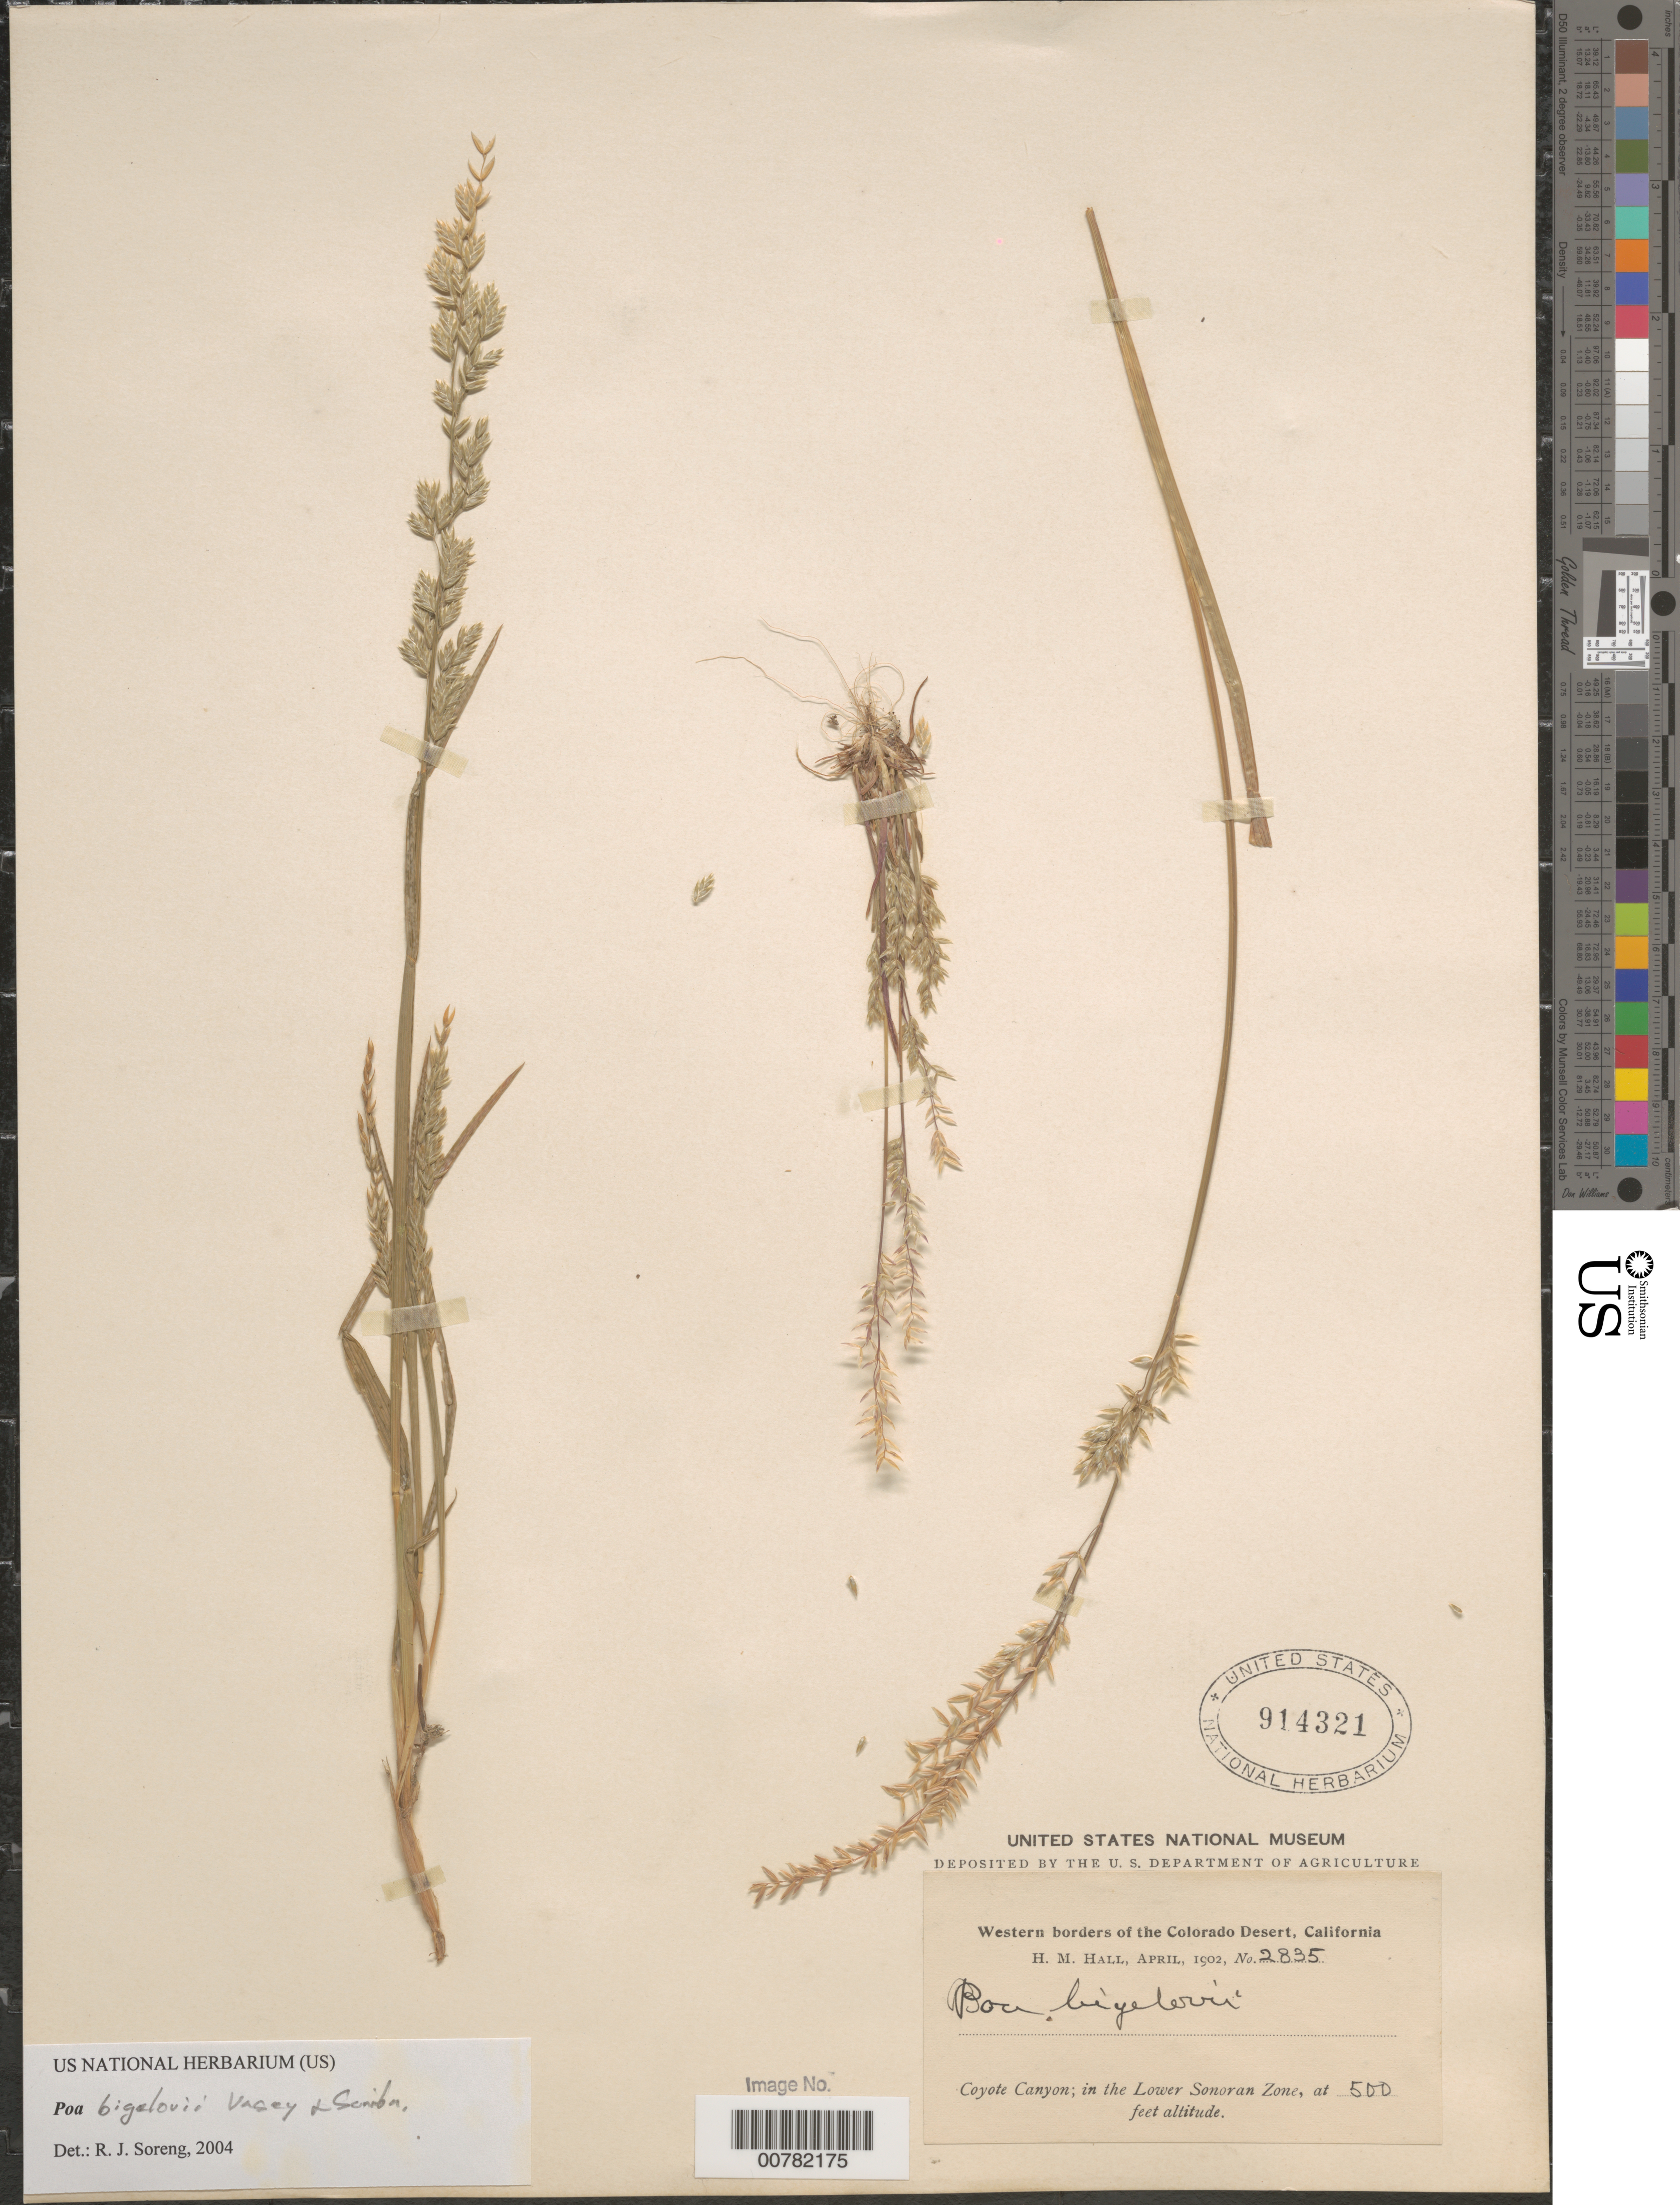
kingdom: Plantae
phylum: Tracheophyta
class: Liliopsida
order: Poales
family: Poaceae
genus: Poa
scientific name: Poa bigelovii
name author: Vasey & Scribn.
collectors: H. M. Hall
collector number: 2835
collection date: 1902-04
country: United States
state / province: California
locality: Western borders of the Colorado Desert. Coyote Canyon; in the Lower Sonoran Zone.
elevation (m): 152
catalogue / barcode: US 914321